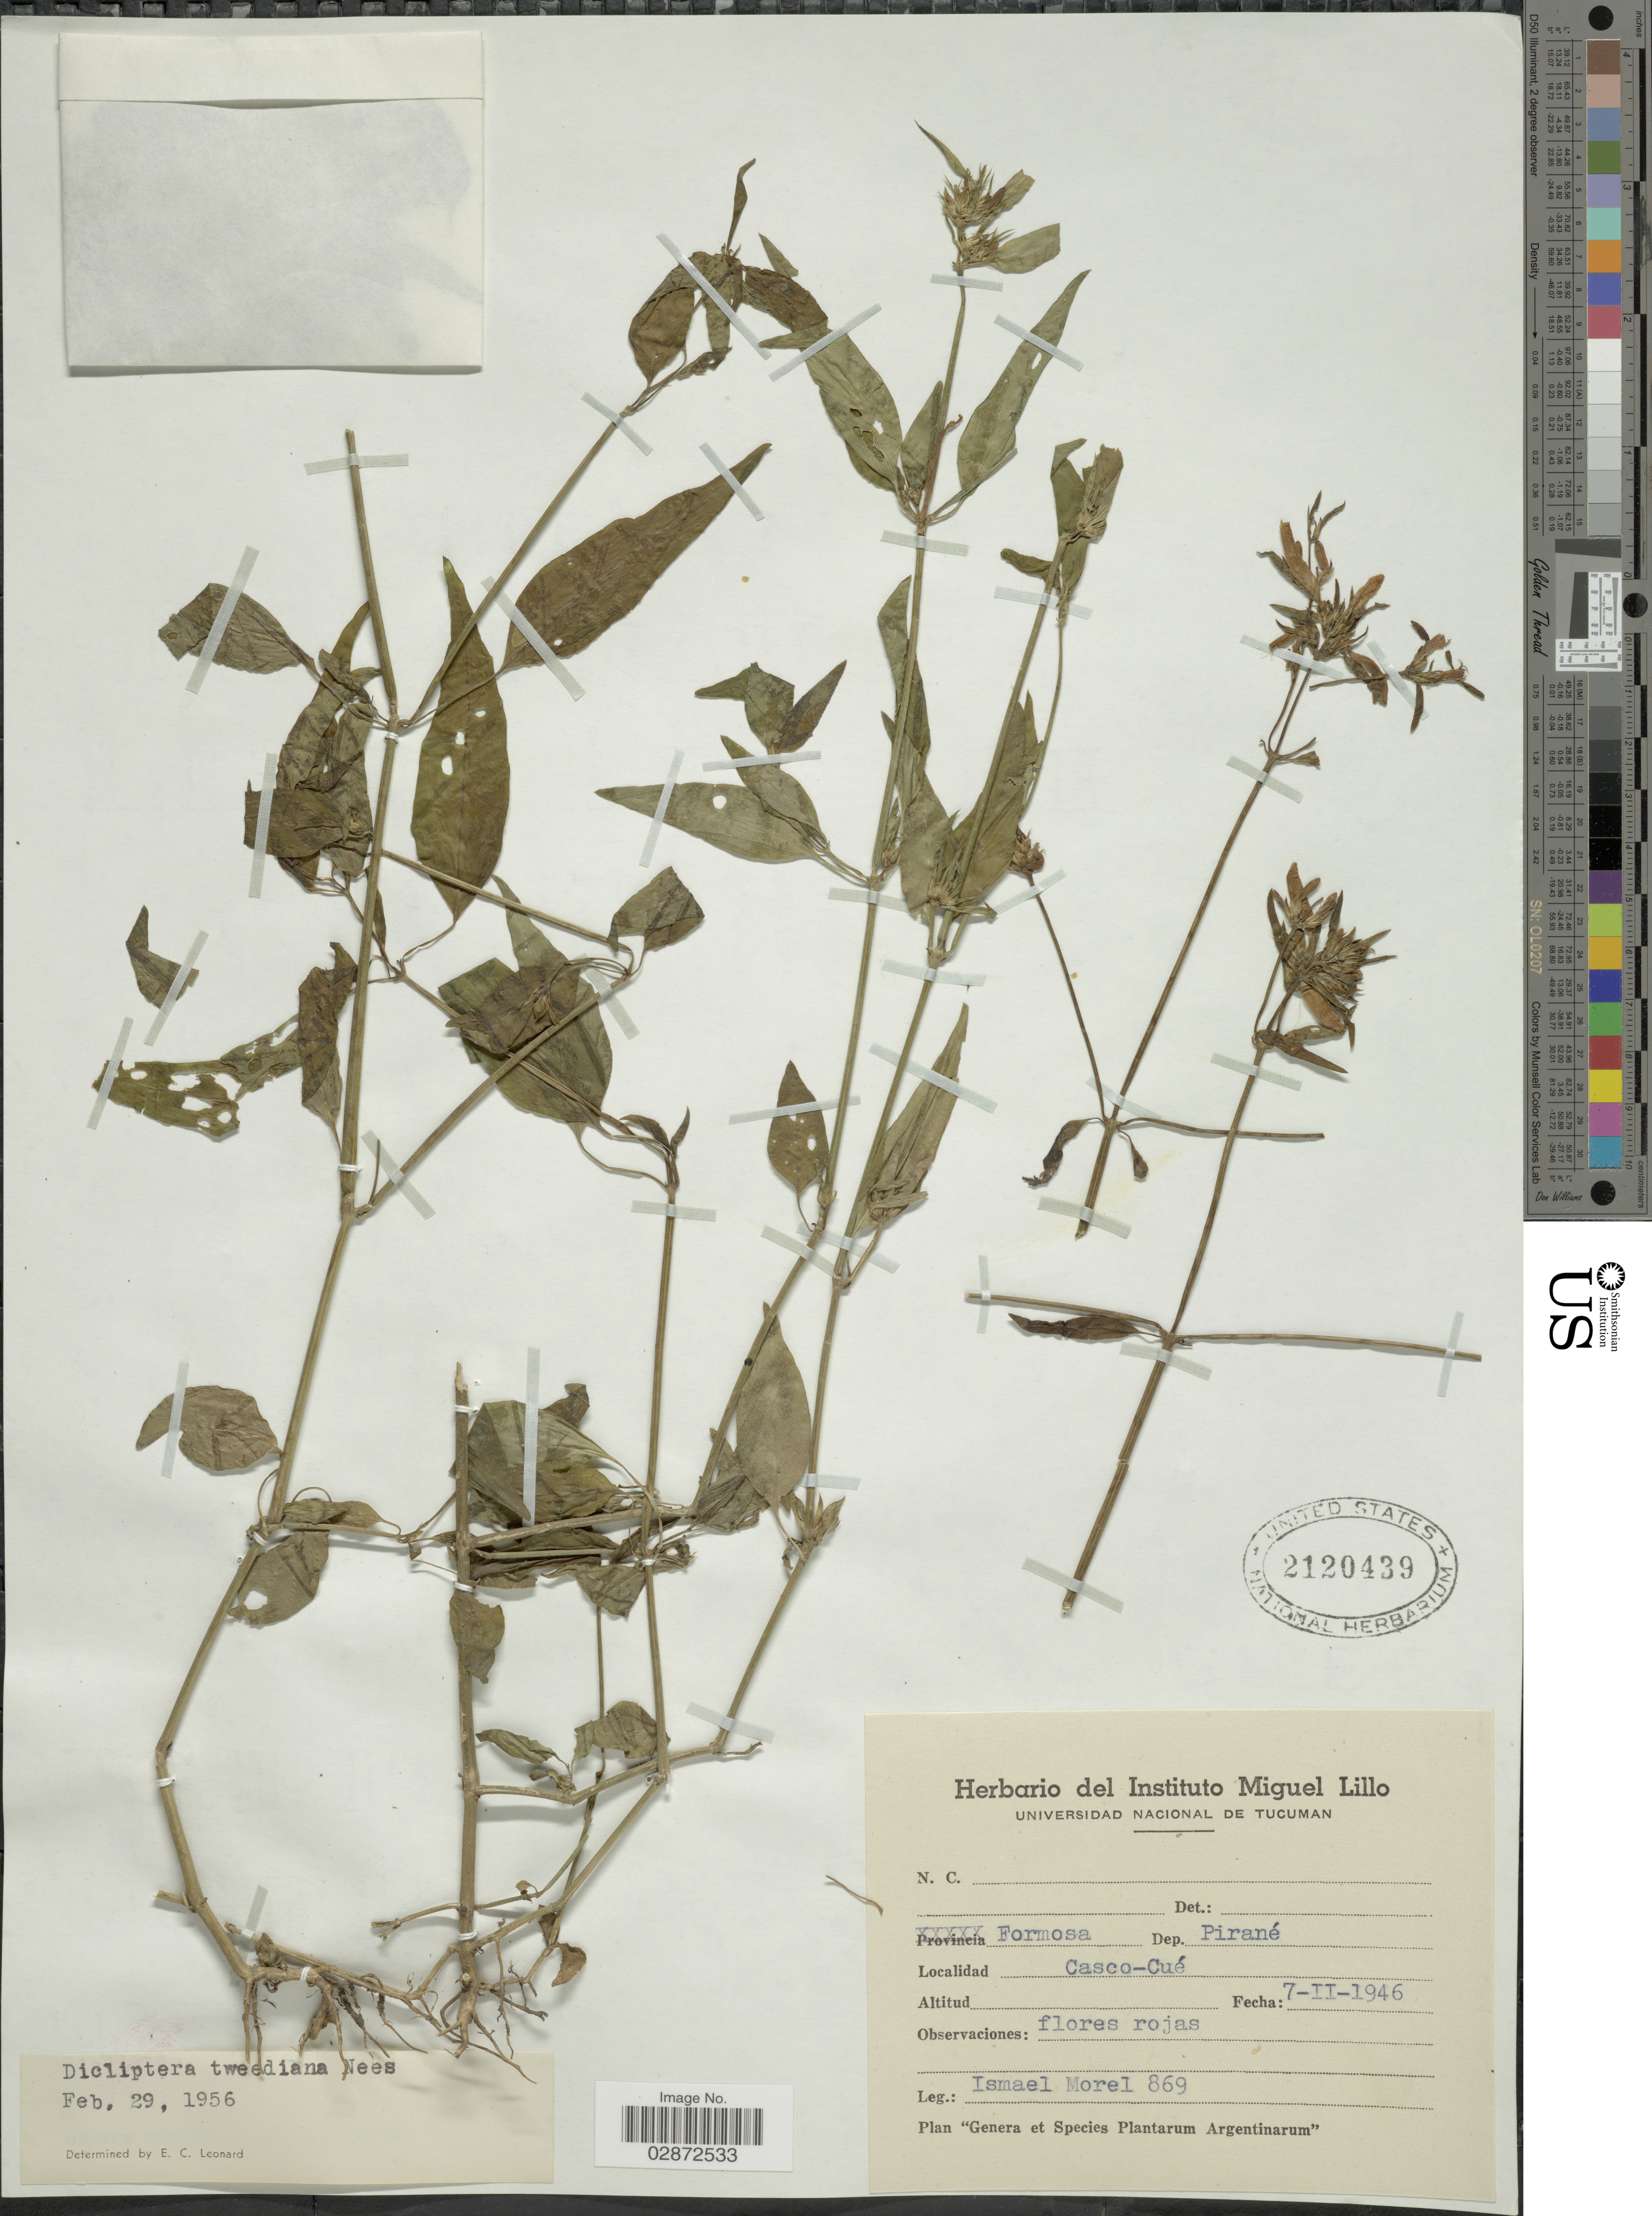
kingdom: Plantae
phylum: Tracheophyta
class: Magnoliopsida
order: Lamiales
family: Acanthaceae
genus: Dicliptera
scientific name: Dicliptera squarrosa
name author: Nees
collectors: I. Morel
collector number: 869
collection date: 1946-02-07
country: Argentina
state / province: Formosa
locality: Dep. Pirané. Casco-Cué.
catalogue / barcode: US 2120439